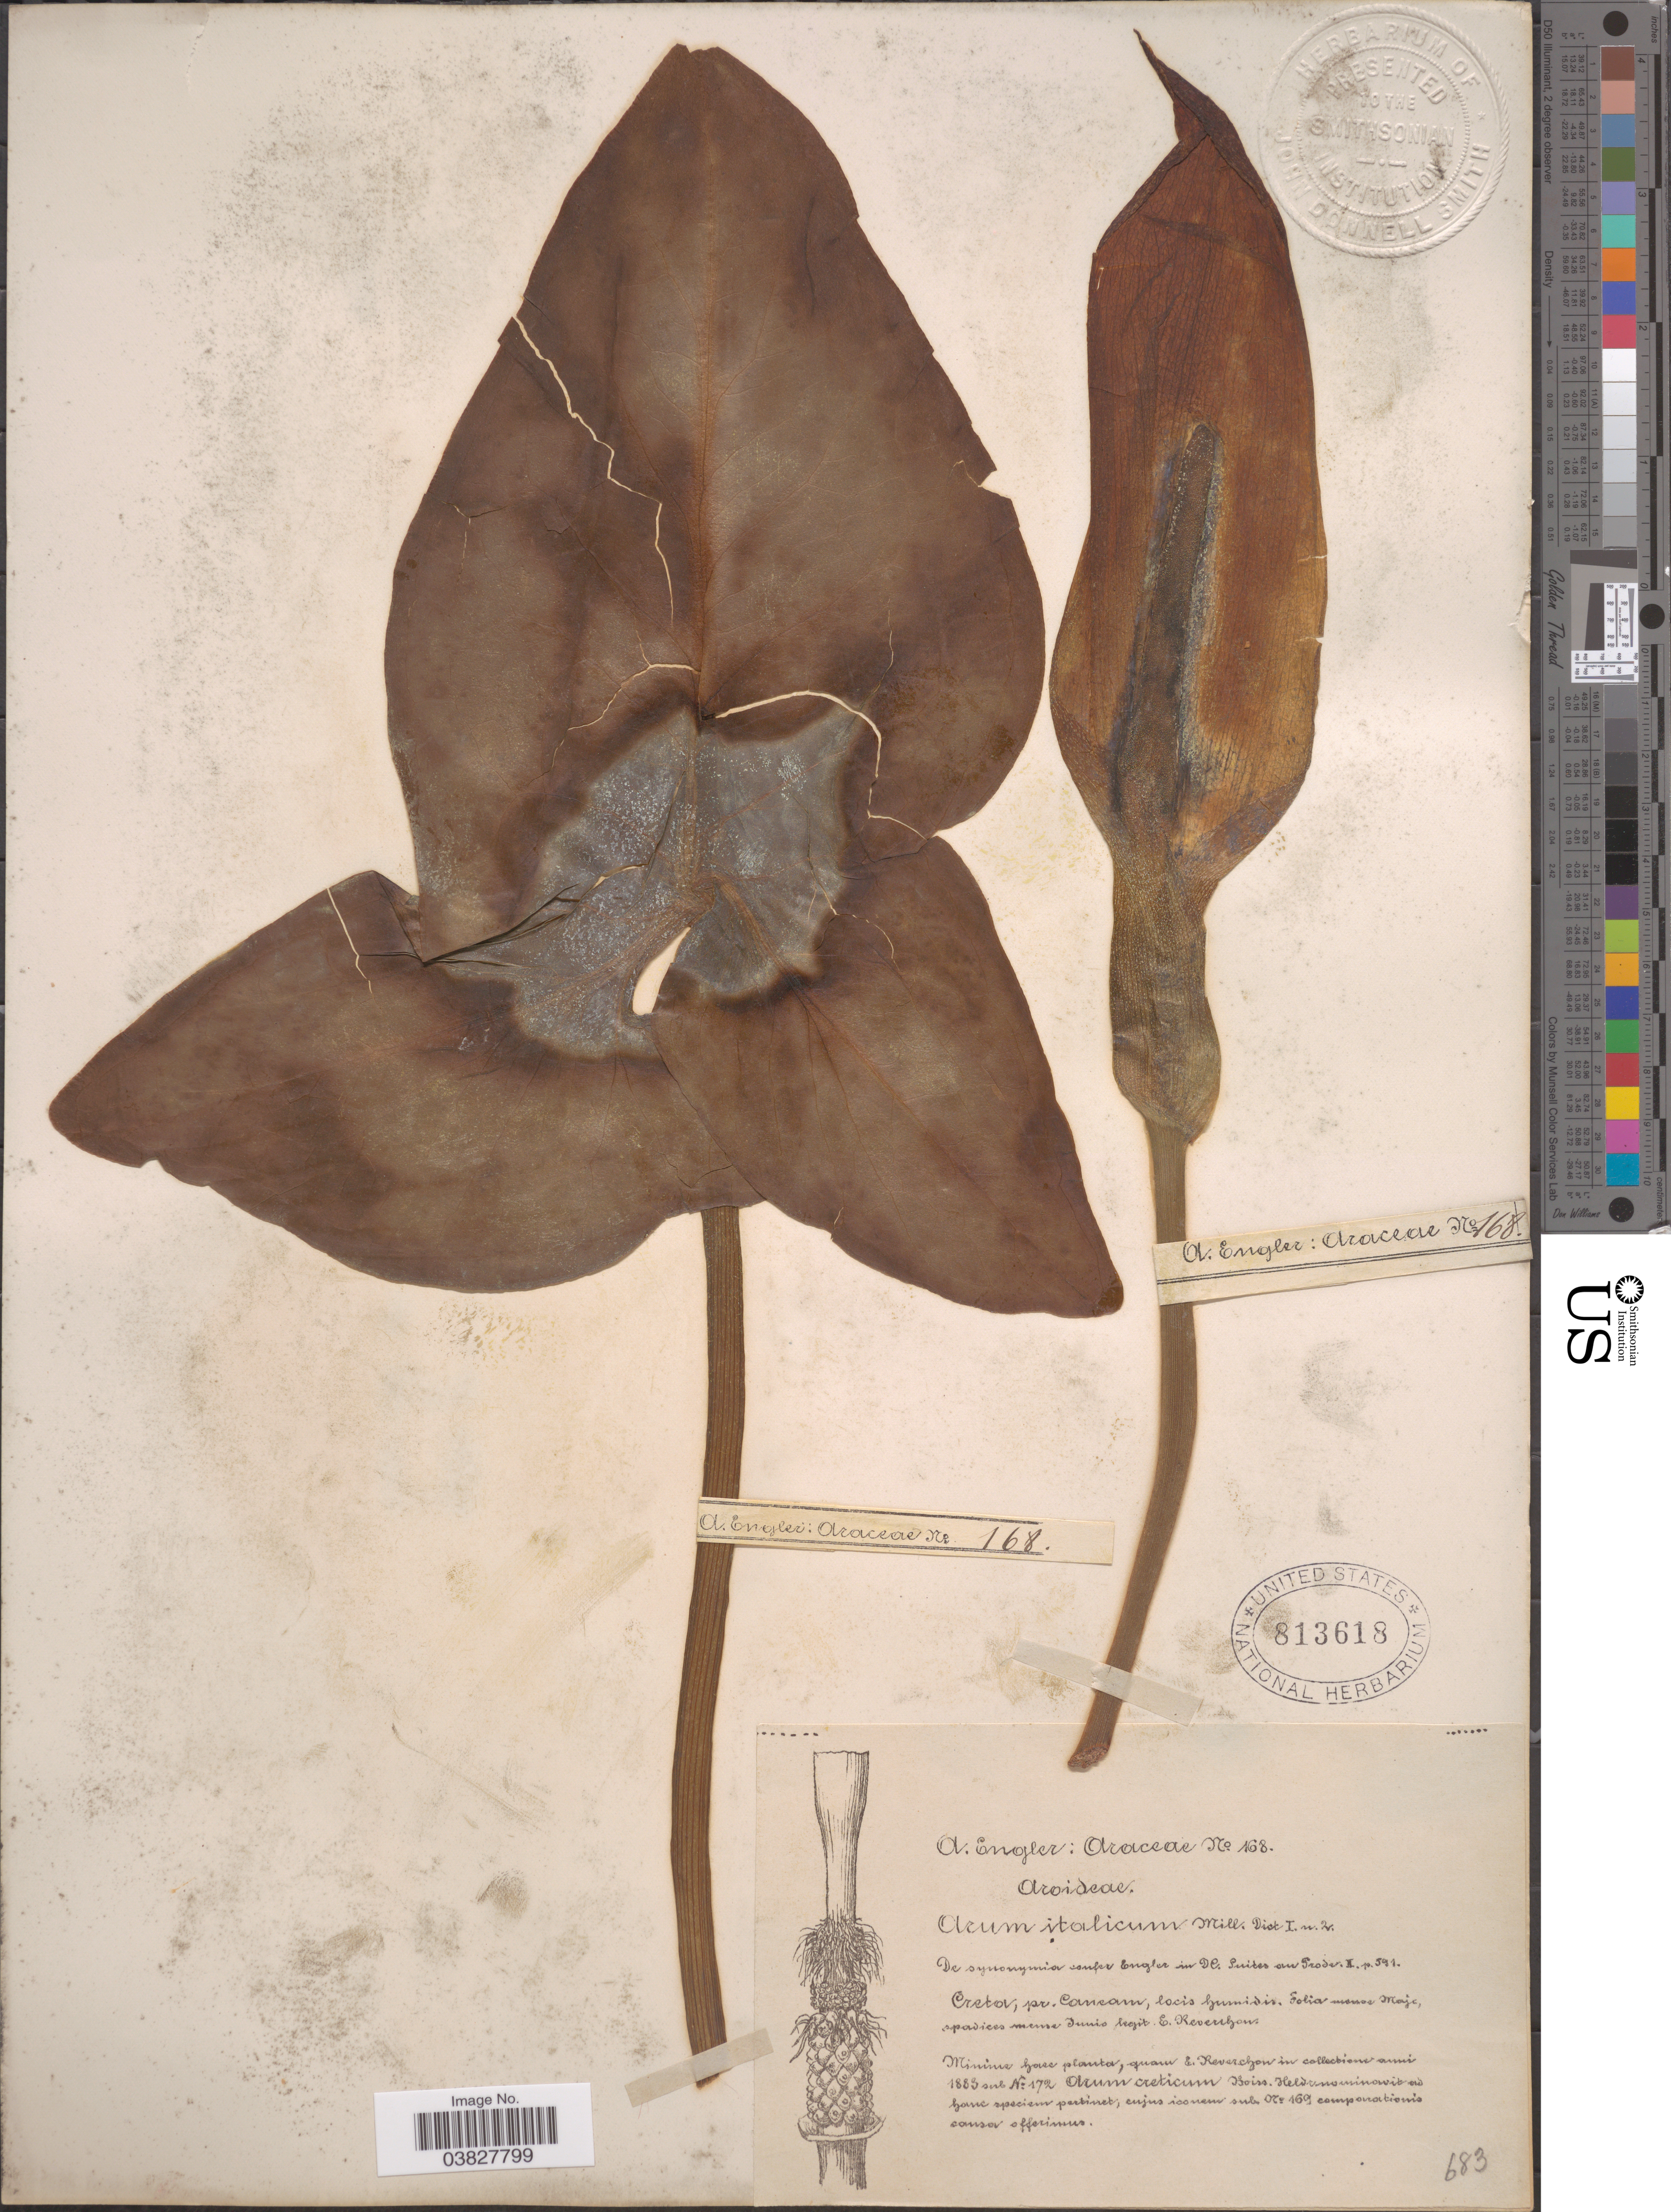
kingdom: Plantae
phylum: Tracheophyta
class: Liliopsida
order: Alismatales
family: Araceae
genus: Arum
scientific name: Arum italicum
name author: Mill.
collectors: E. Reverchon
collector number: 172 ?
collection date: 1883-06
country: Greece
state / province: Crete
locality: Creta, pr. Cancam.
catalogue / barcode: US 813618